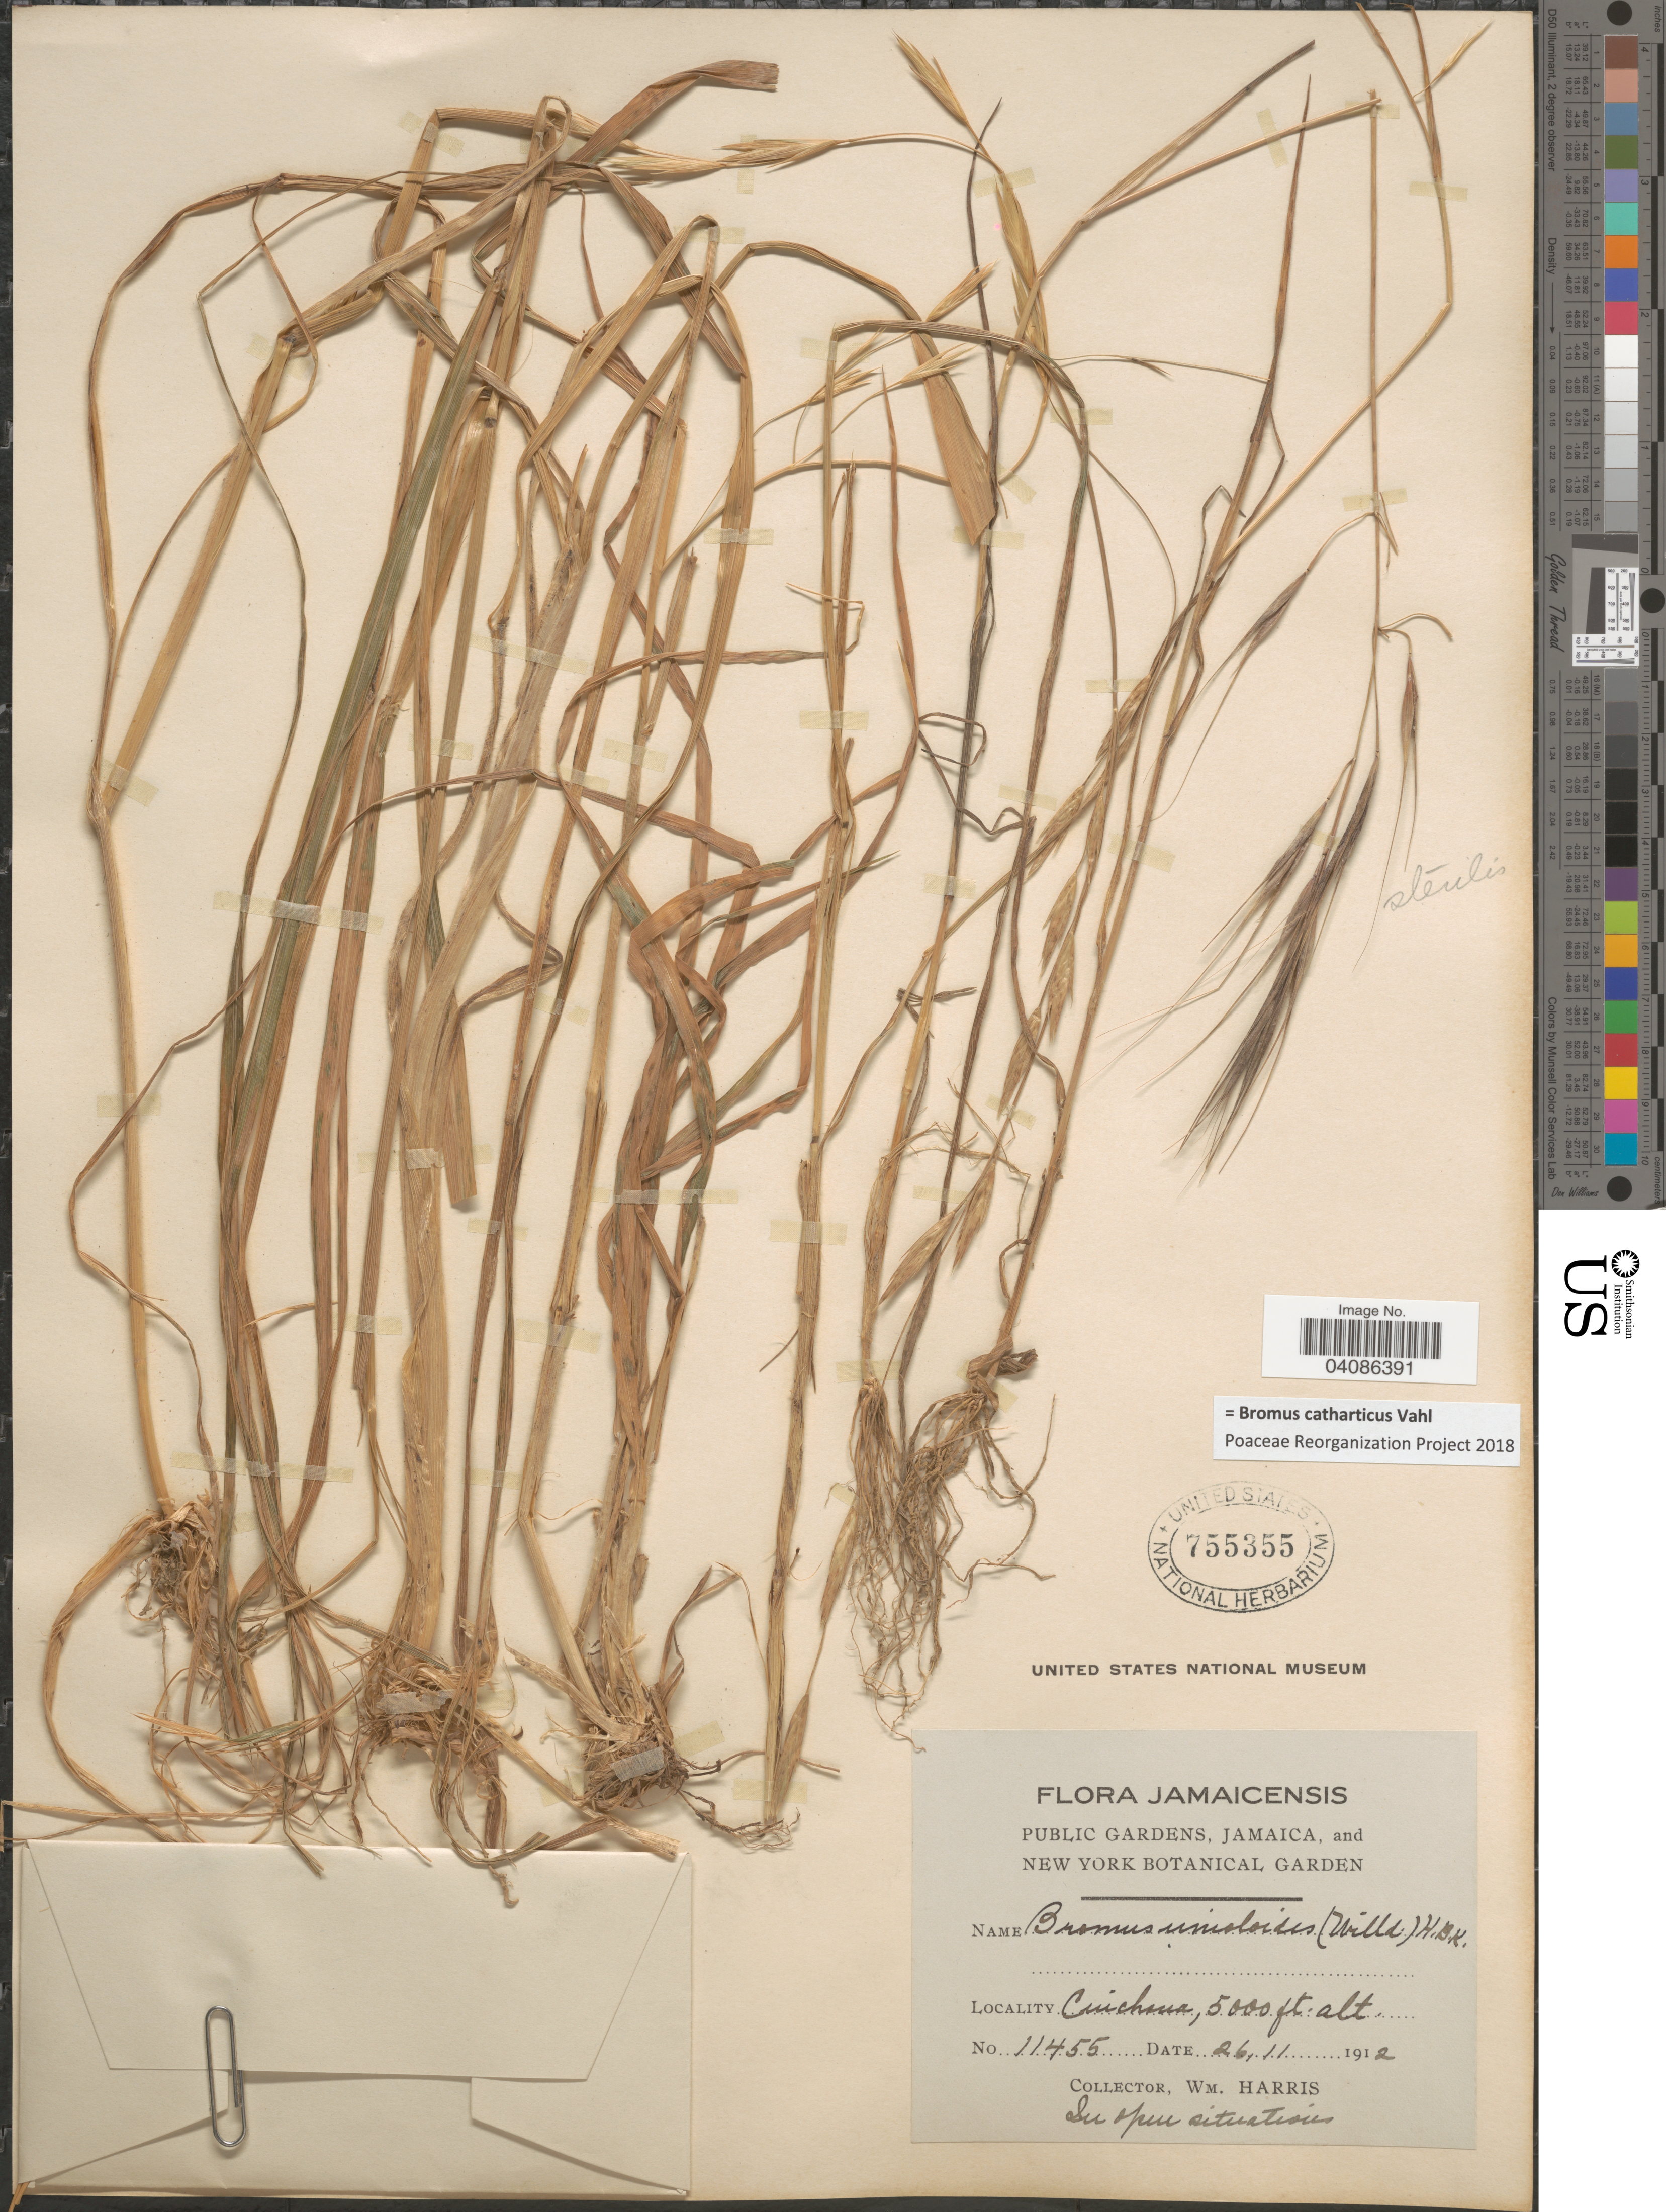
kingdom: Plantae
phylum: Tracheophyta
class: Liliopsida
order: Poales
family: Poaceae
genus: Bromus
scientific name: Bromus catharticus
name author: Vahl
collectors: W. H. Harris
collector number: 11455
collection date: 1912-11-26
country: Jamaica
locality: Cinchona.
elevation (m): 1524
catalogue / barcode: US 755355